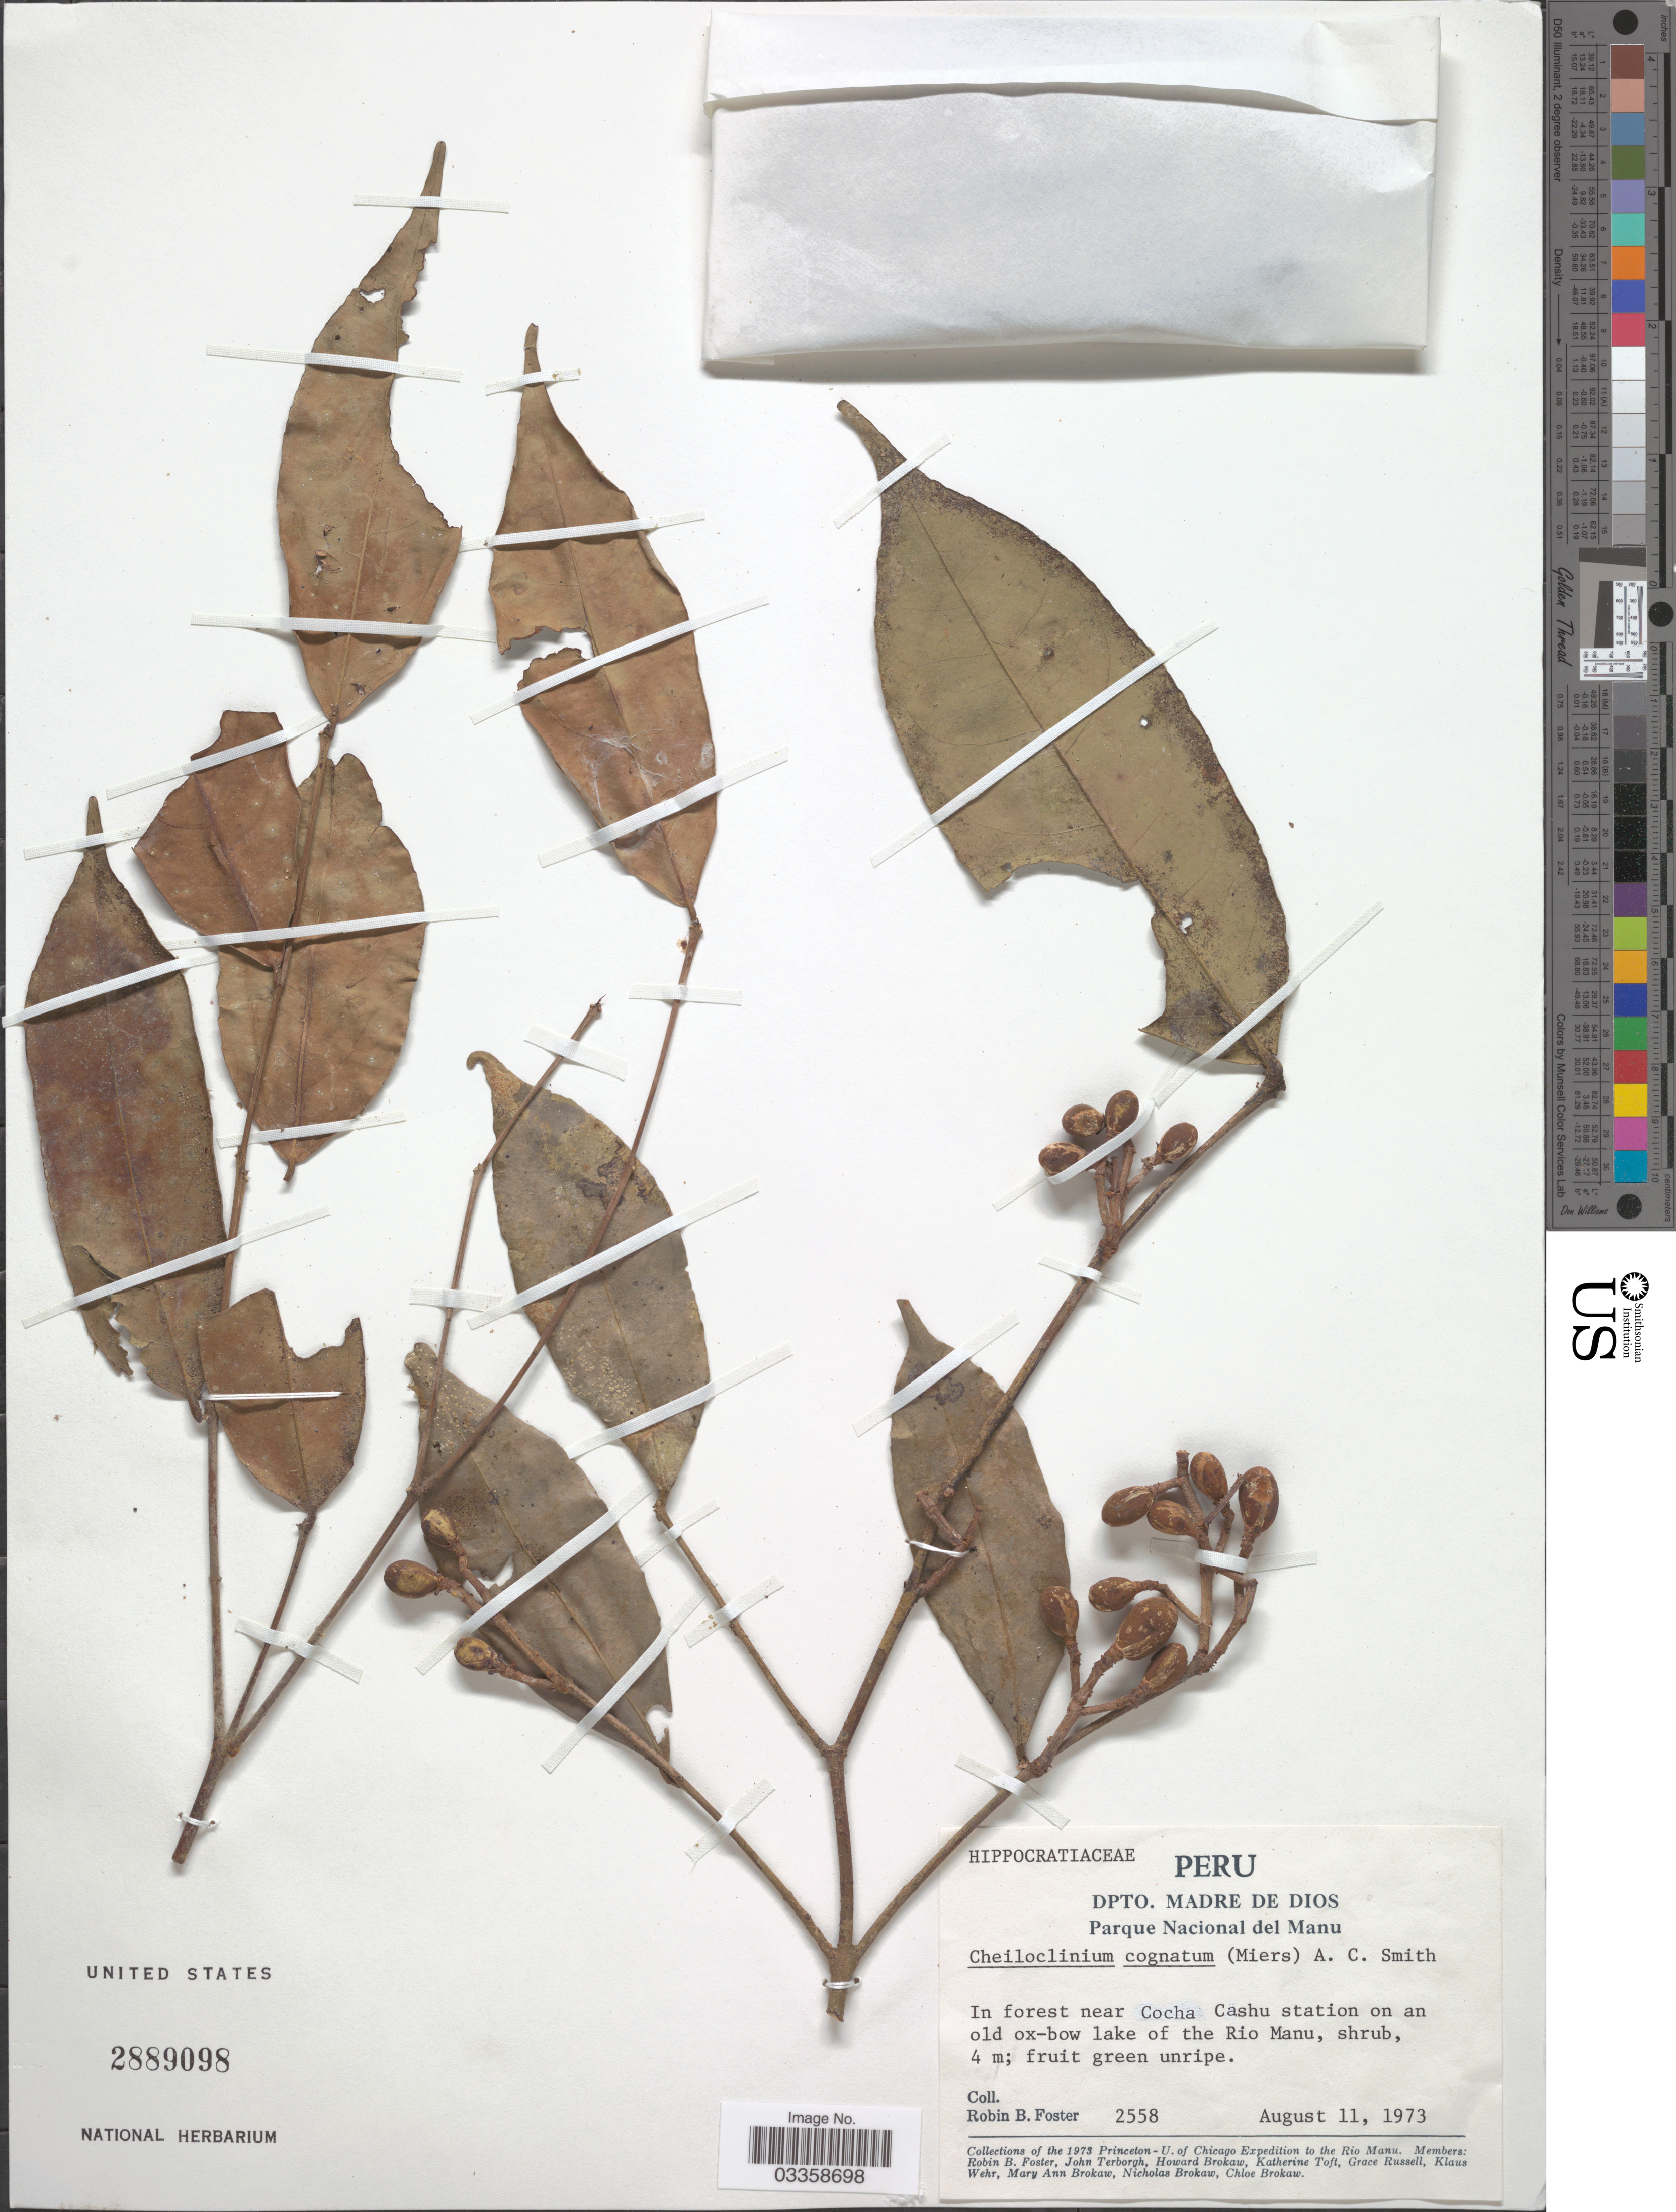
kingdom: Plantae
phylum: Tracheophyta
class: Magnoliopsida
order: Celastrales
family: Celastraceae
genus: Cheiloclinium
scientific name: Cheiloclinium cognatum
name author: (Miers) A.C. Sm.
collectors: R. B. Foster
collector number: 2558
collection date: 1973-08-11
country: Peru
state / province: Madre de Dios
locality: Dpto. Madre De Dios, Parque Nacional de Manu, In forest near Cocha Cashu station on an old ox-bow lake of the Rio Manu.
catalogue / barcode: US 2889098